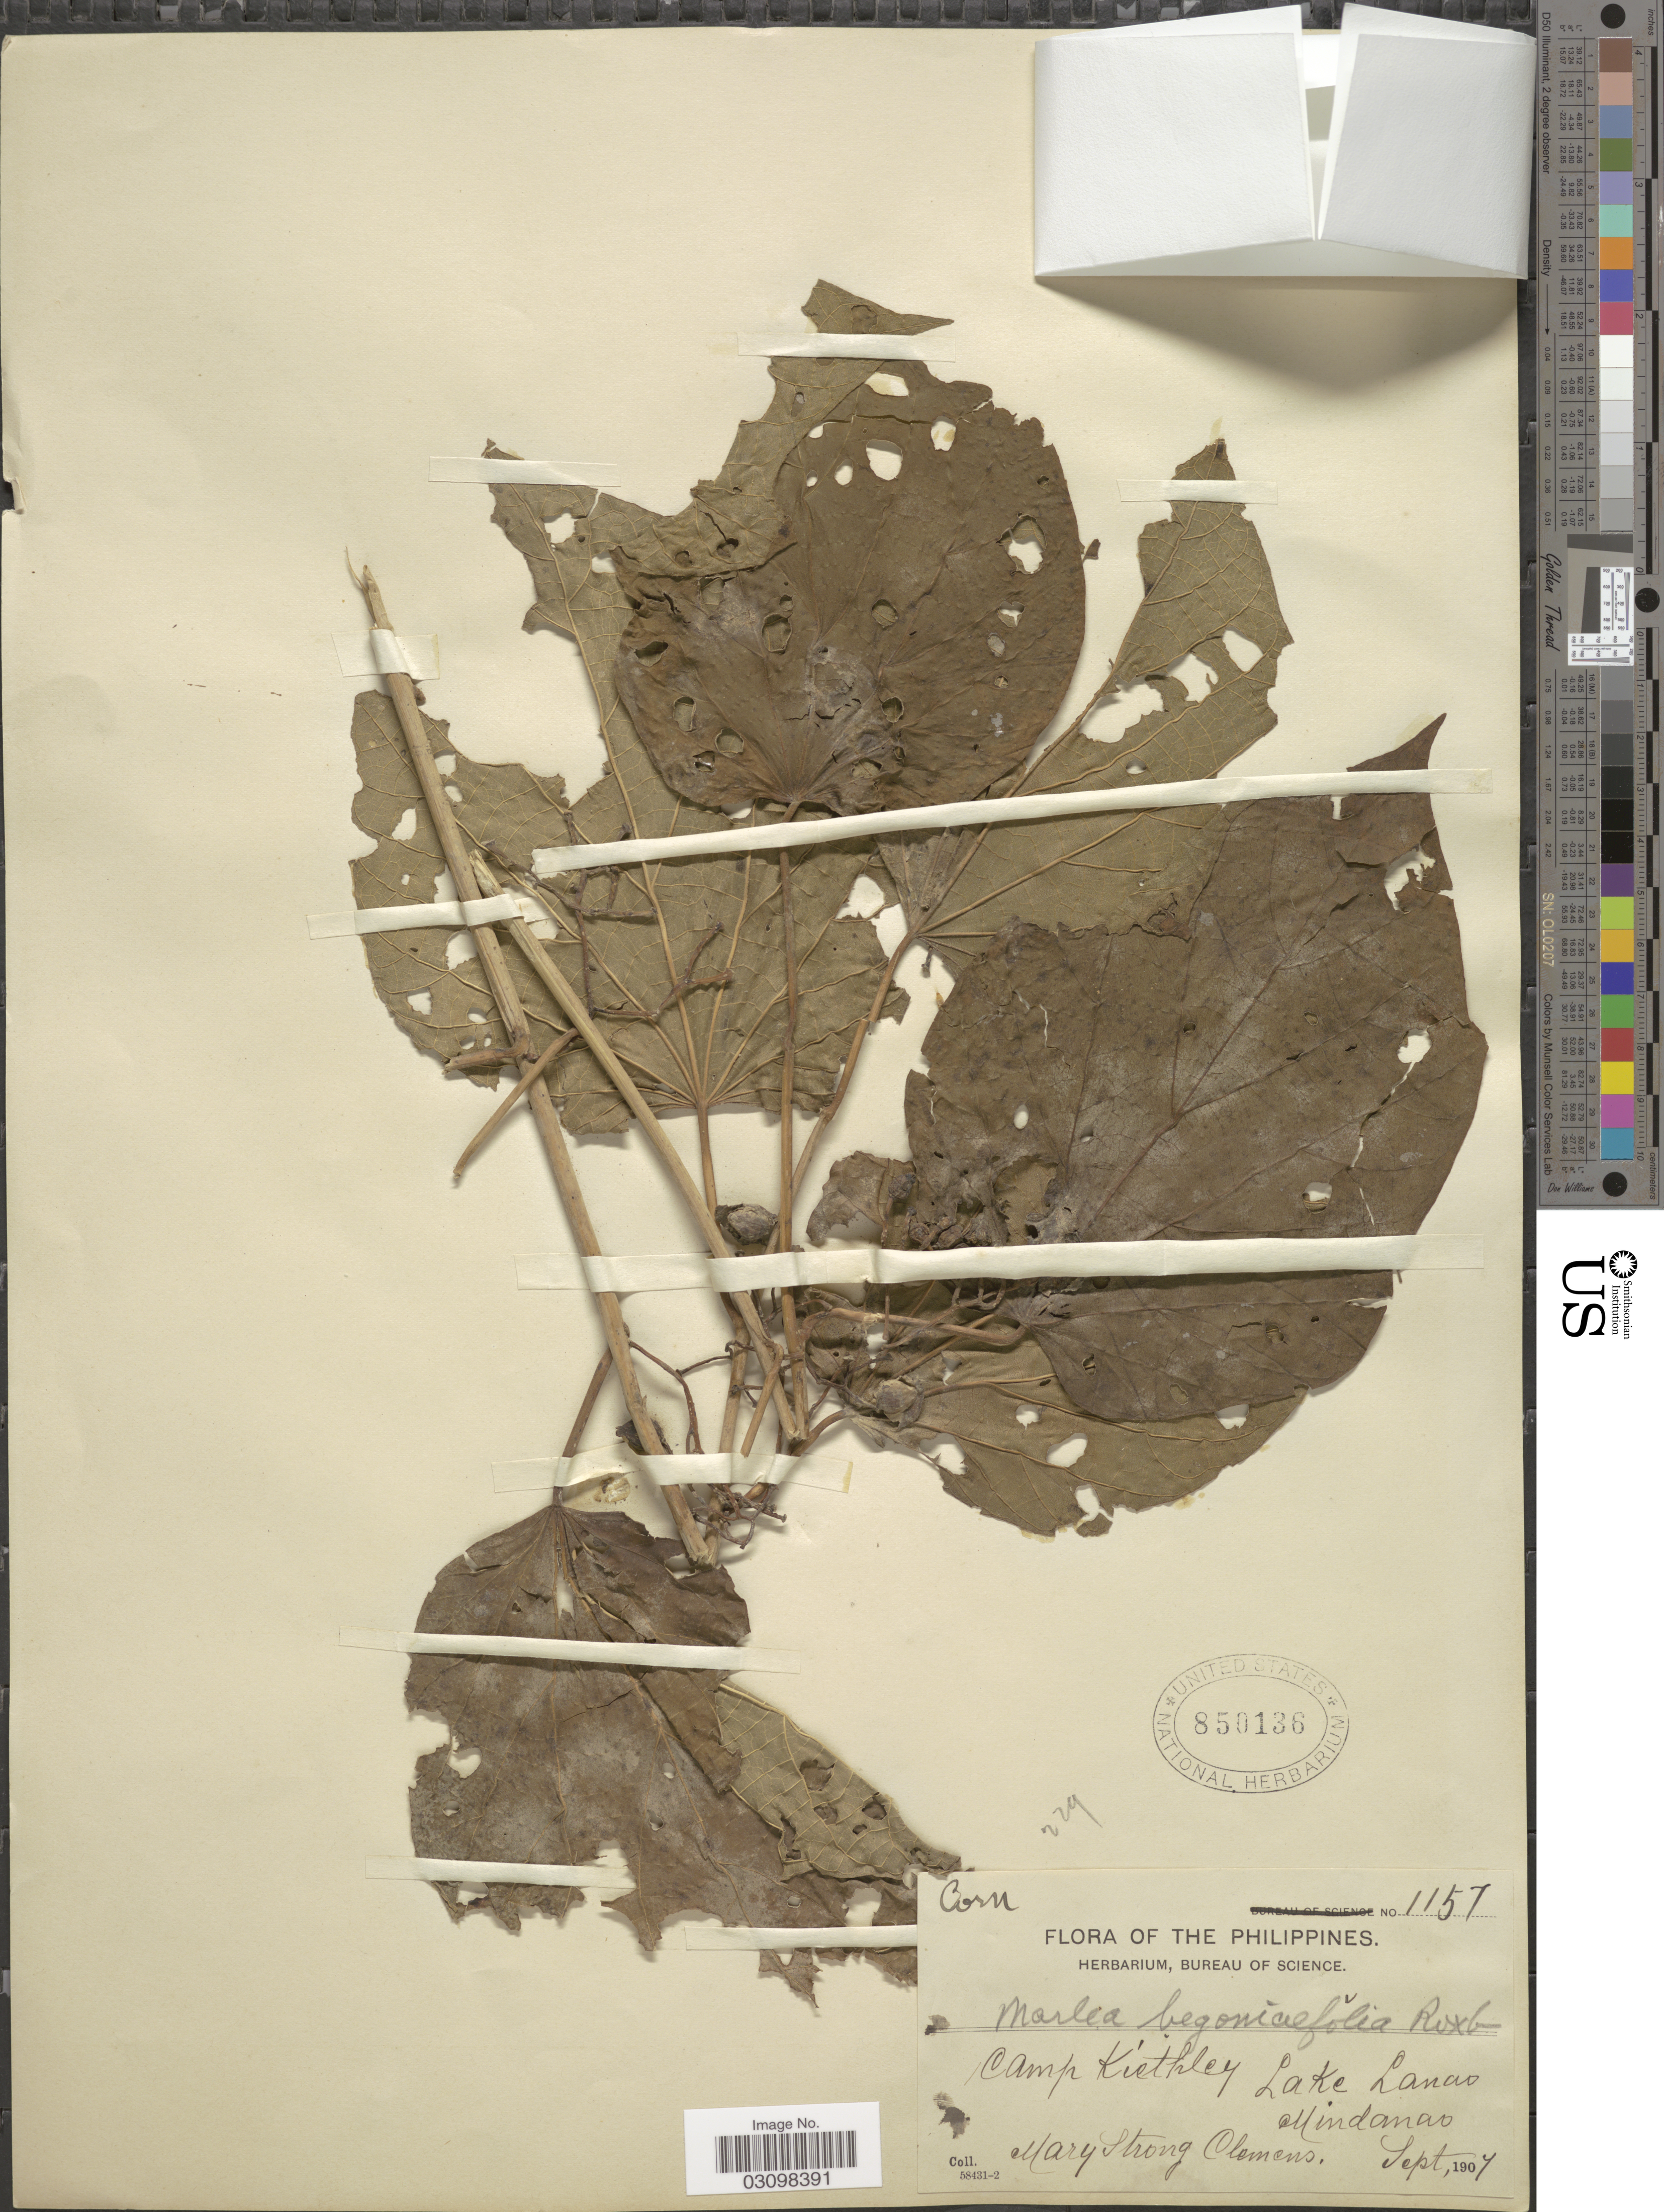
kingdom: Plantae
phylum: Tracheophyta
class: Magnoliopsida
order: Cornales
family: Cornaceae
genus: Alangium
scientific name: Alangium begoniifolium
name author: (Roxb.) Baill.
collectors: M. S. Clemens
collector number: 1157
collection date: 1907-09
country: Philippines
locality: Camp Kiethley. Lake Lanao. Mindanao.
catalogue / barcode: US 850136